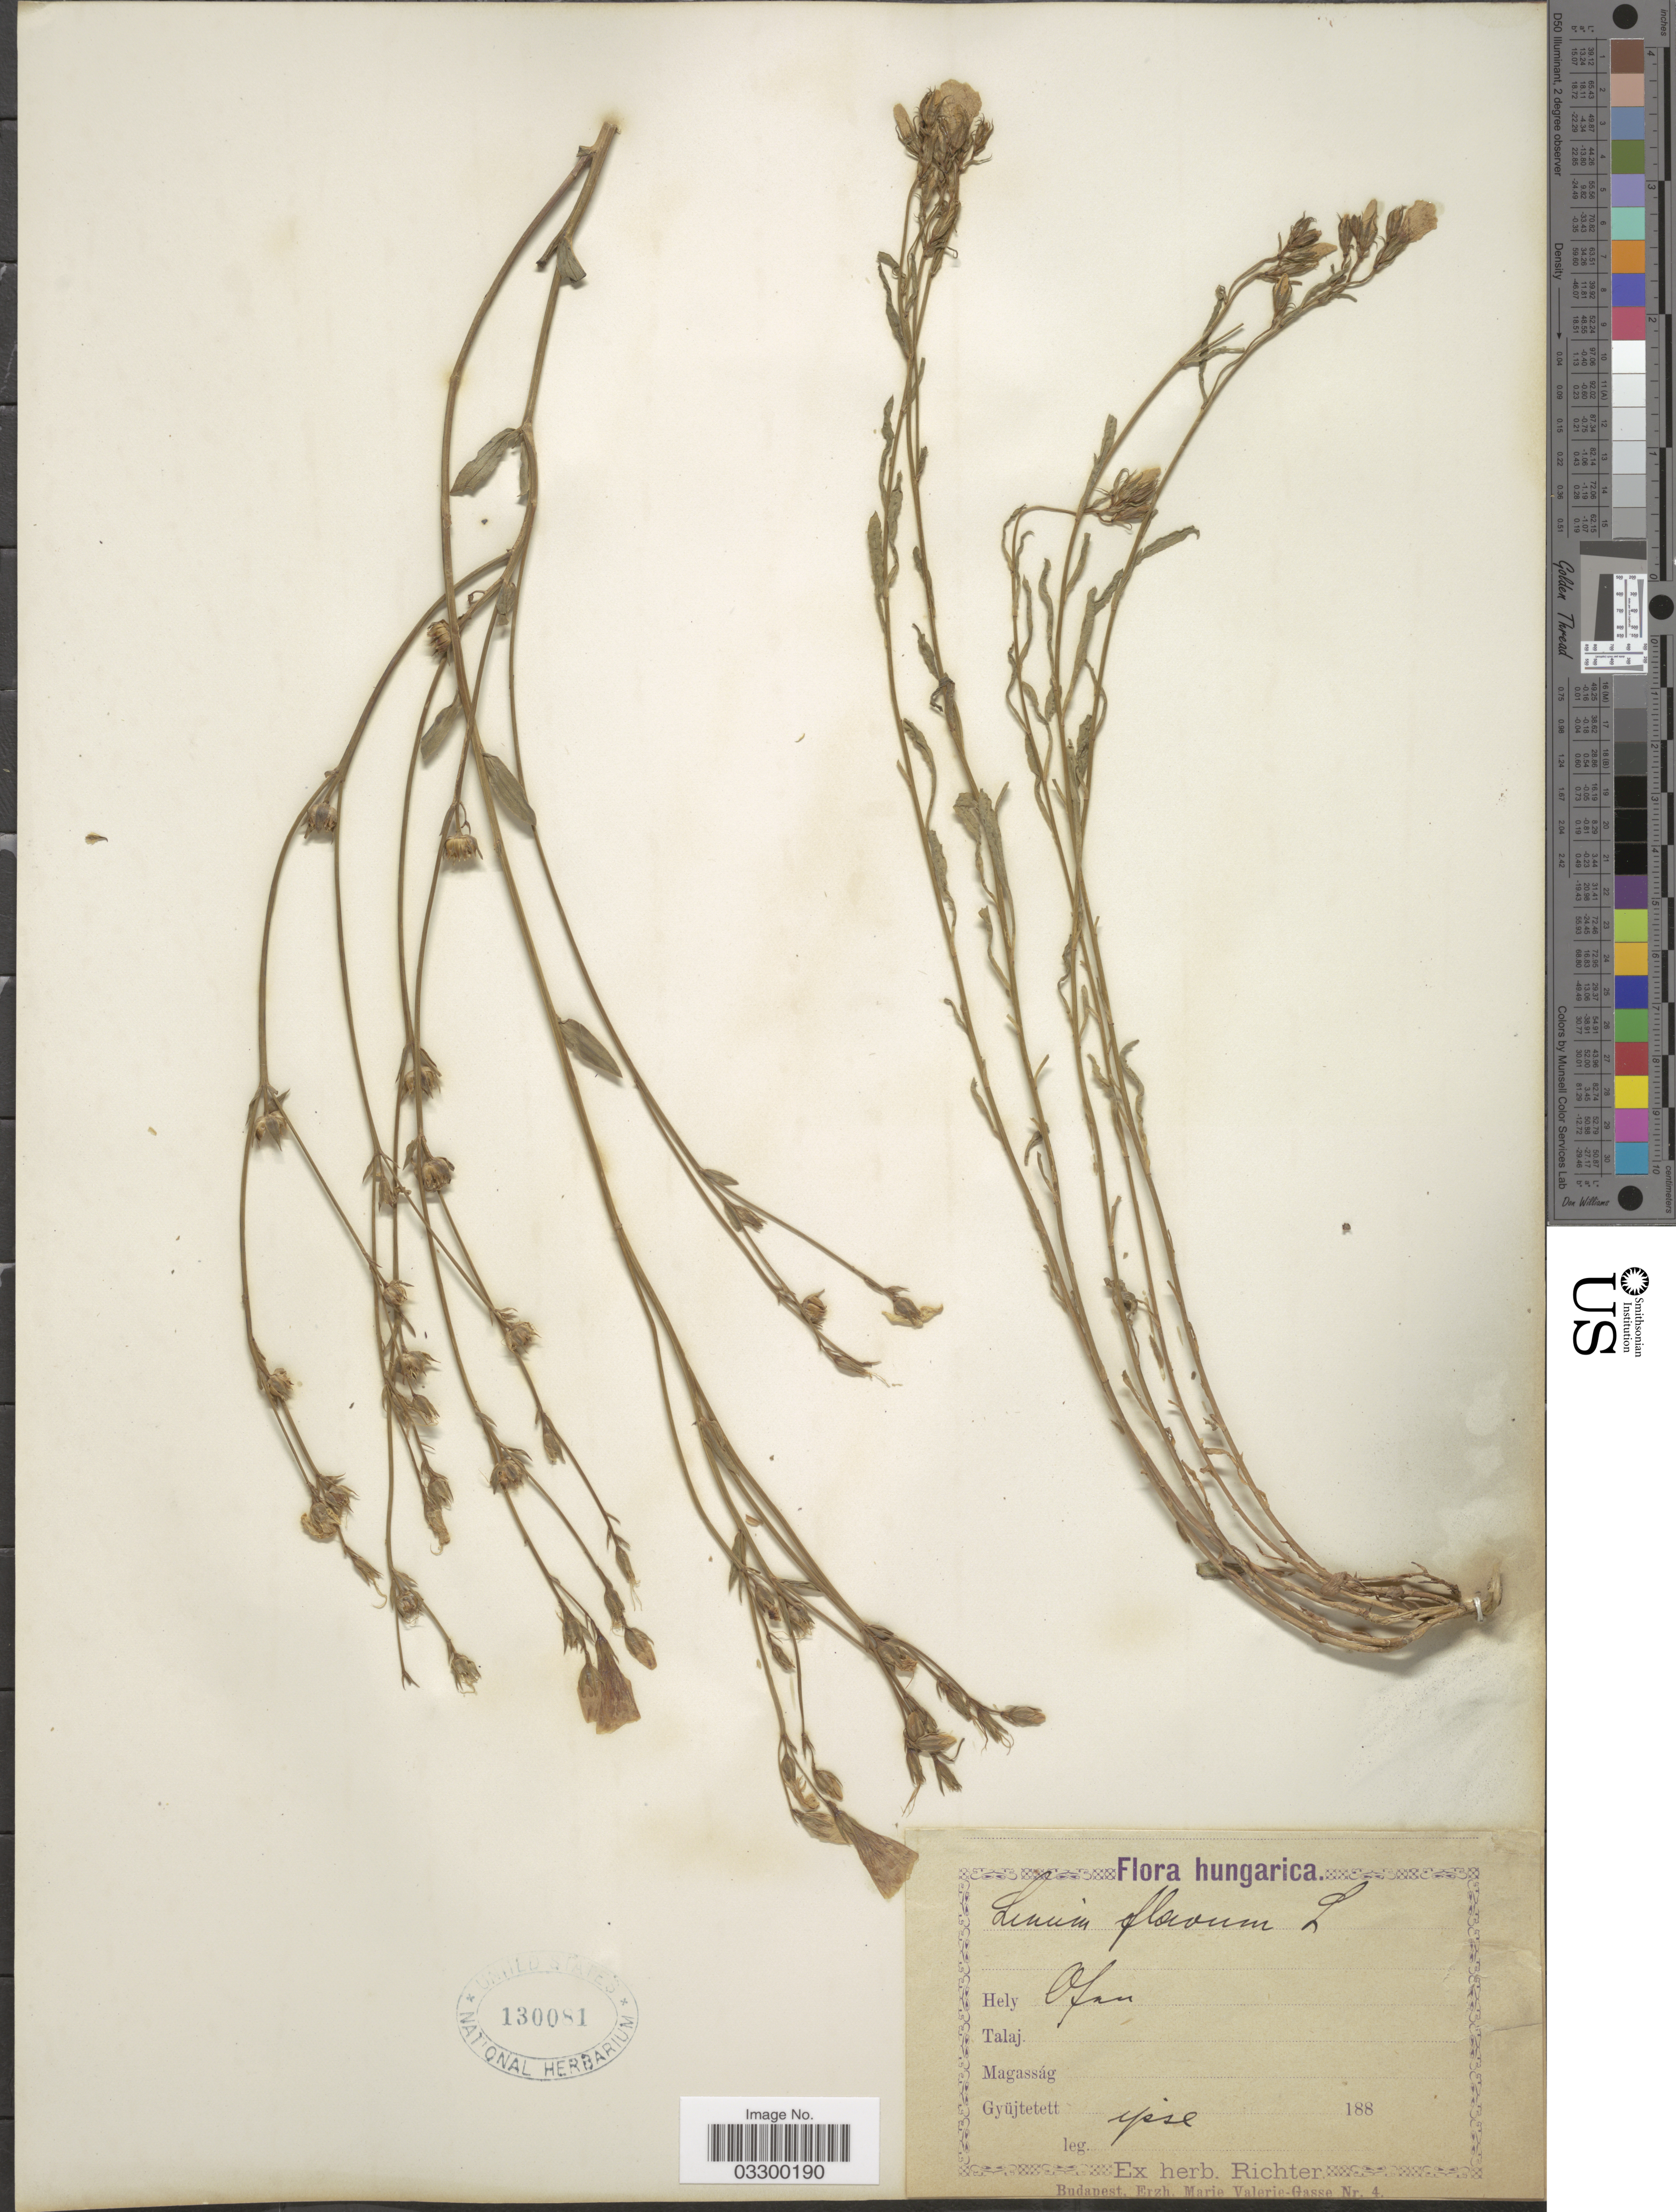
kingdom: Plantae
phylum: Tracheophyta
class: Magnoliopsida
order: Malpighiales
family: Linaceae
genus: Linum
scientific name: Linum flavum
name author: L.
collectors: -- Richter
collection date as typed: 188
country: Hungary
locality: Ofen.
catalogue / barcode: US 130081